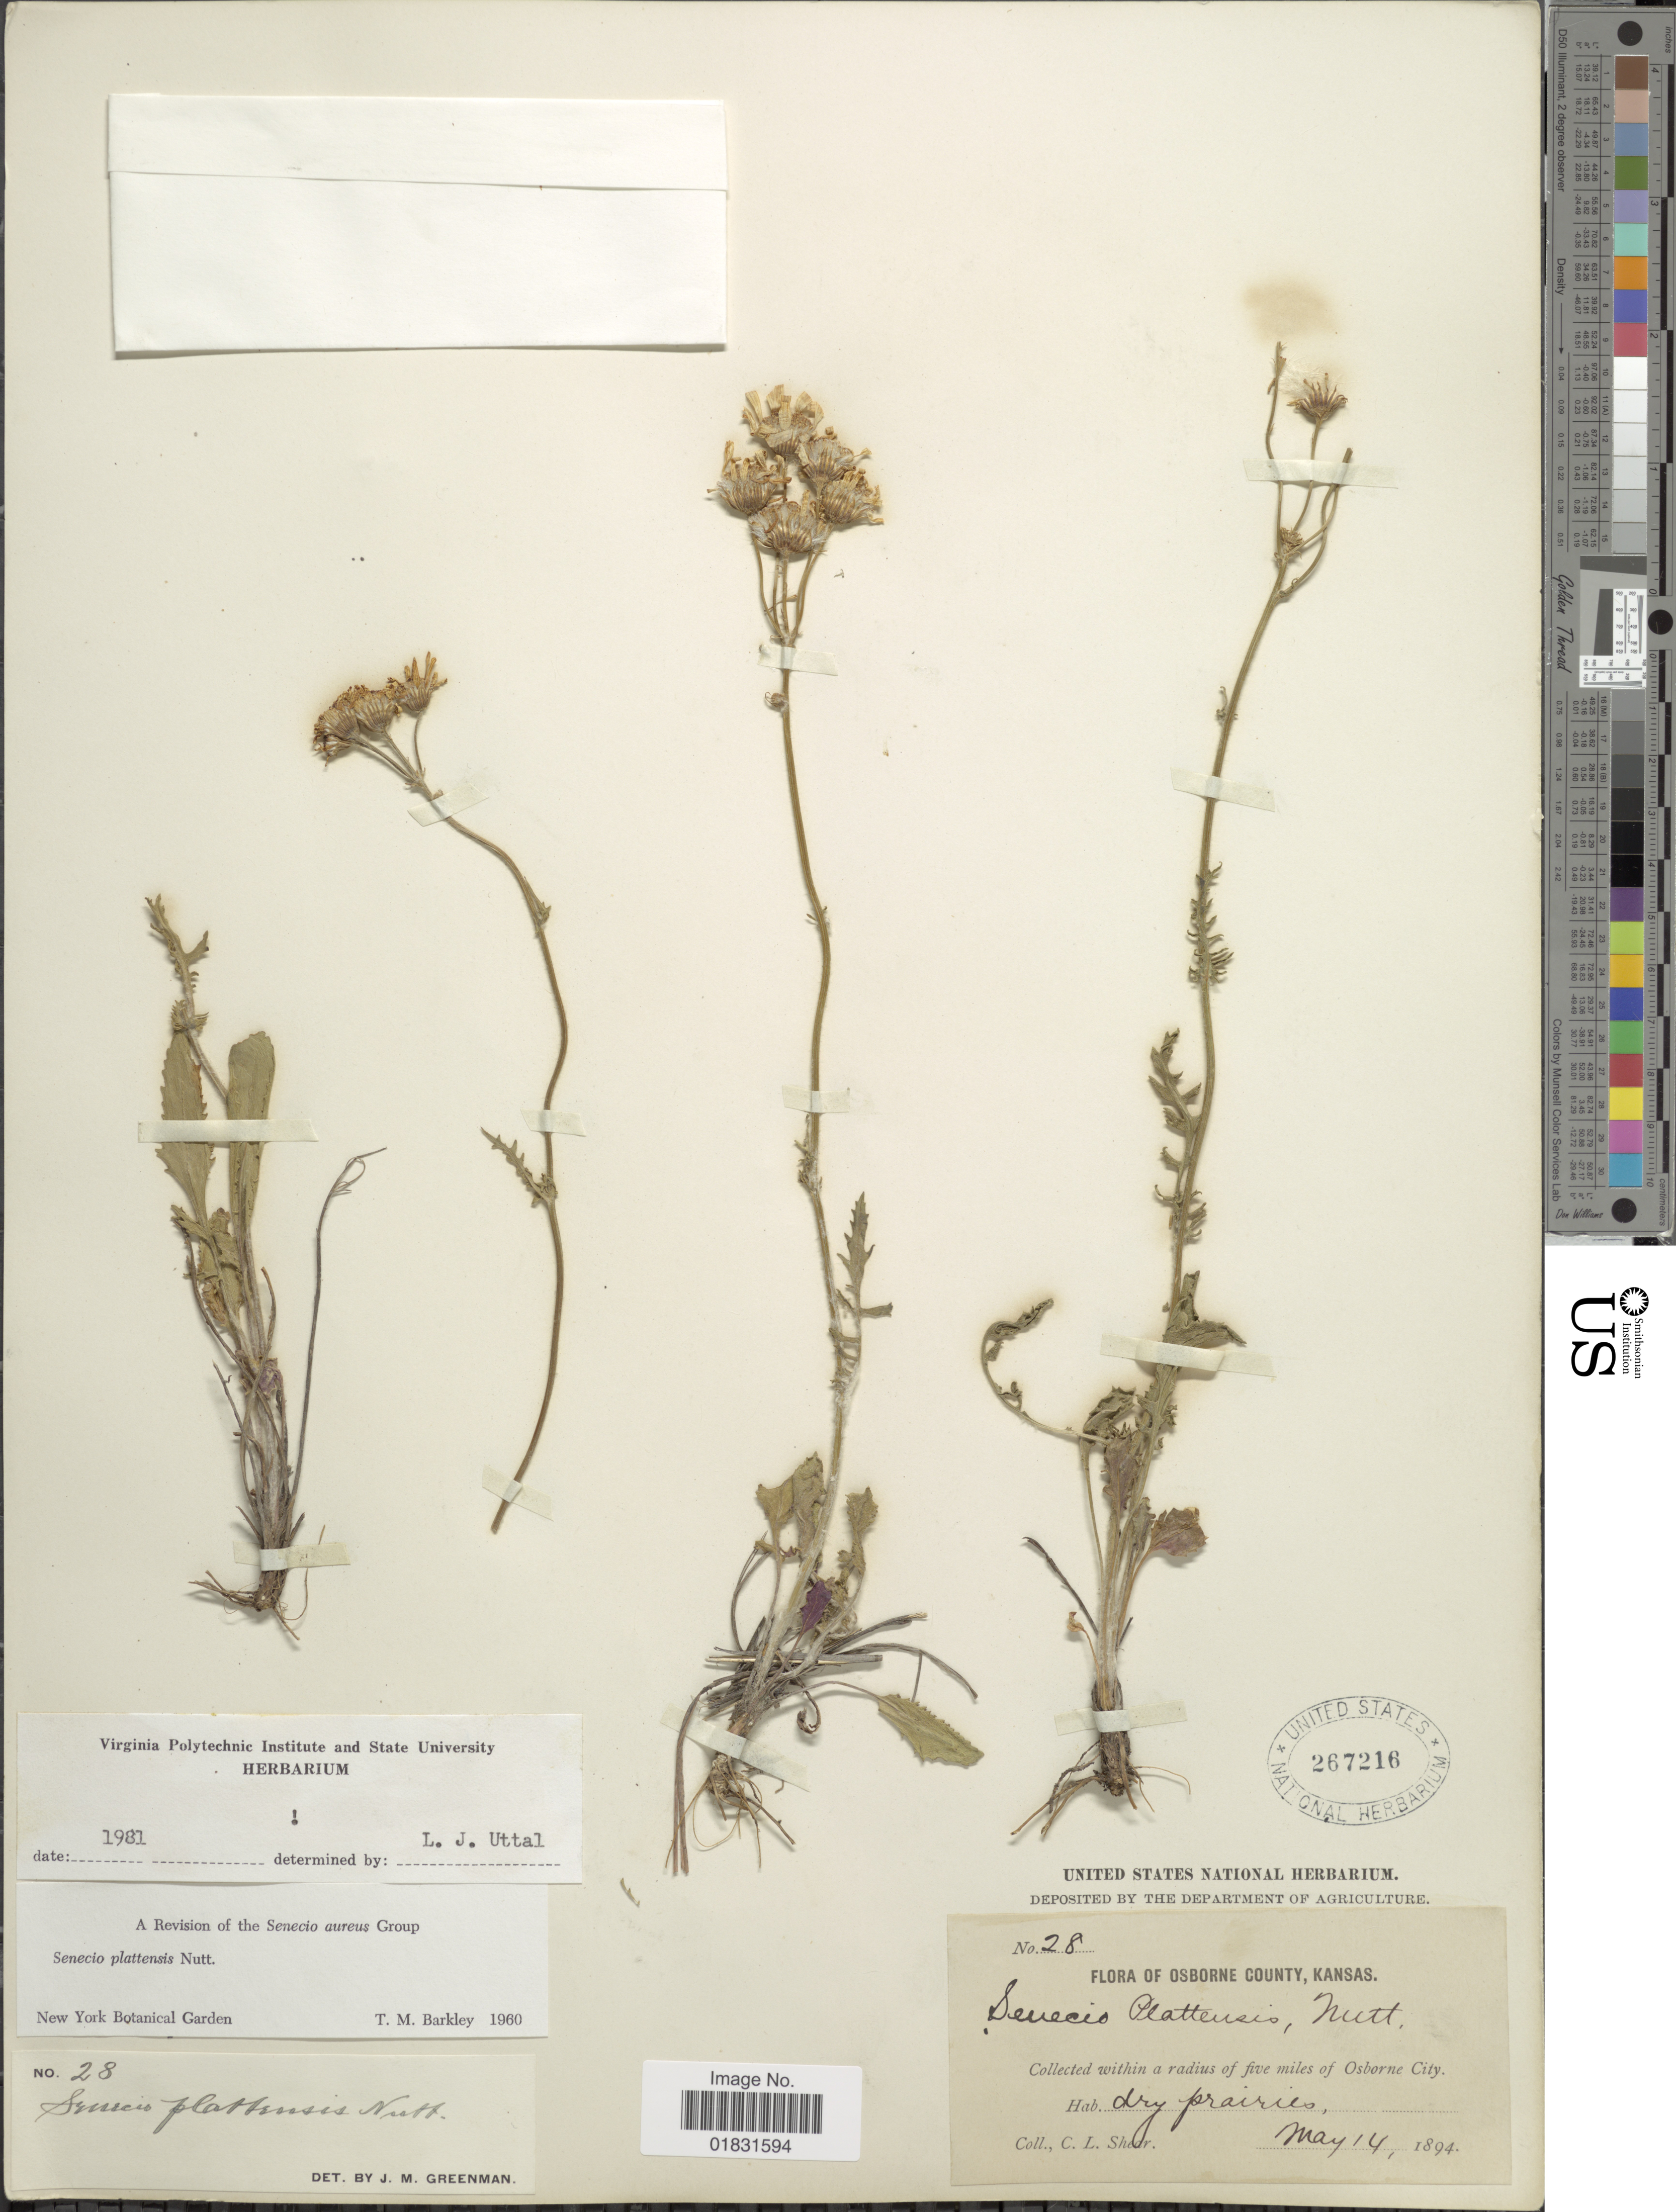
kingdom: Plantae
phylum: Tracheophyta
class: Magnoliopsida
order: Asterales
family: Asteraceae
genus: Packera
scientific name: Packera plattensis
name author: W.A. Weber & Á. Löve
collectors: C. L. Shear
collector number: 28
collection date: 1894-05-14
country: United States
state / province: Kansas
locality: Osborne County, withina radius of five miles of Osborne City, dry prairies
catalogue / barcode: US 267216